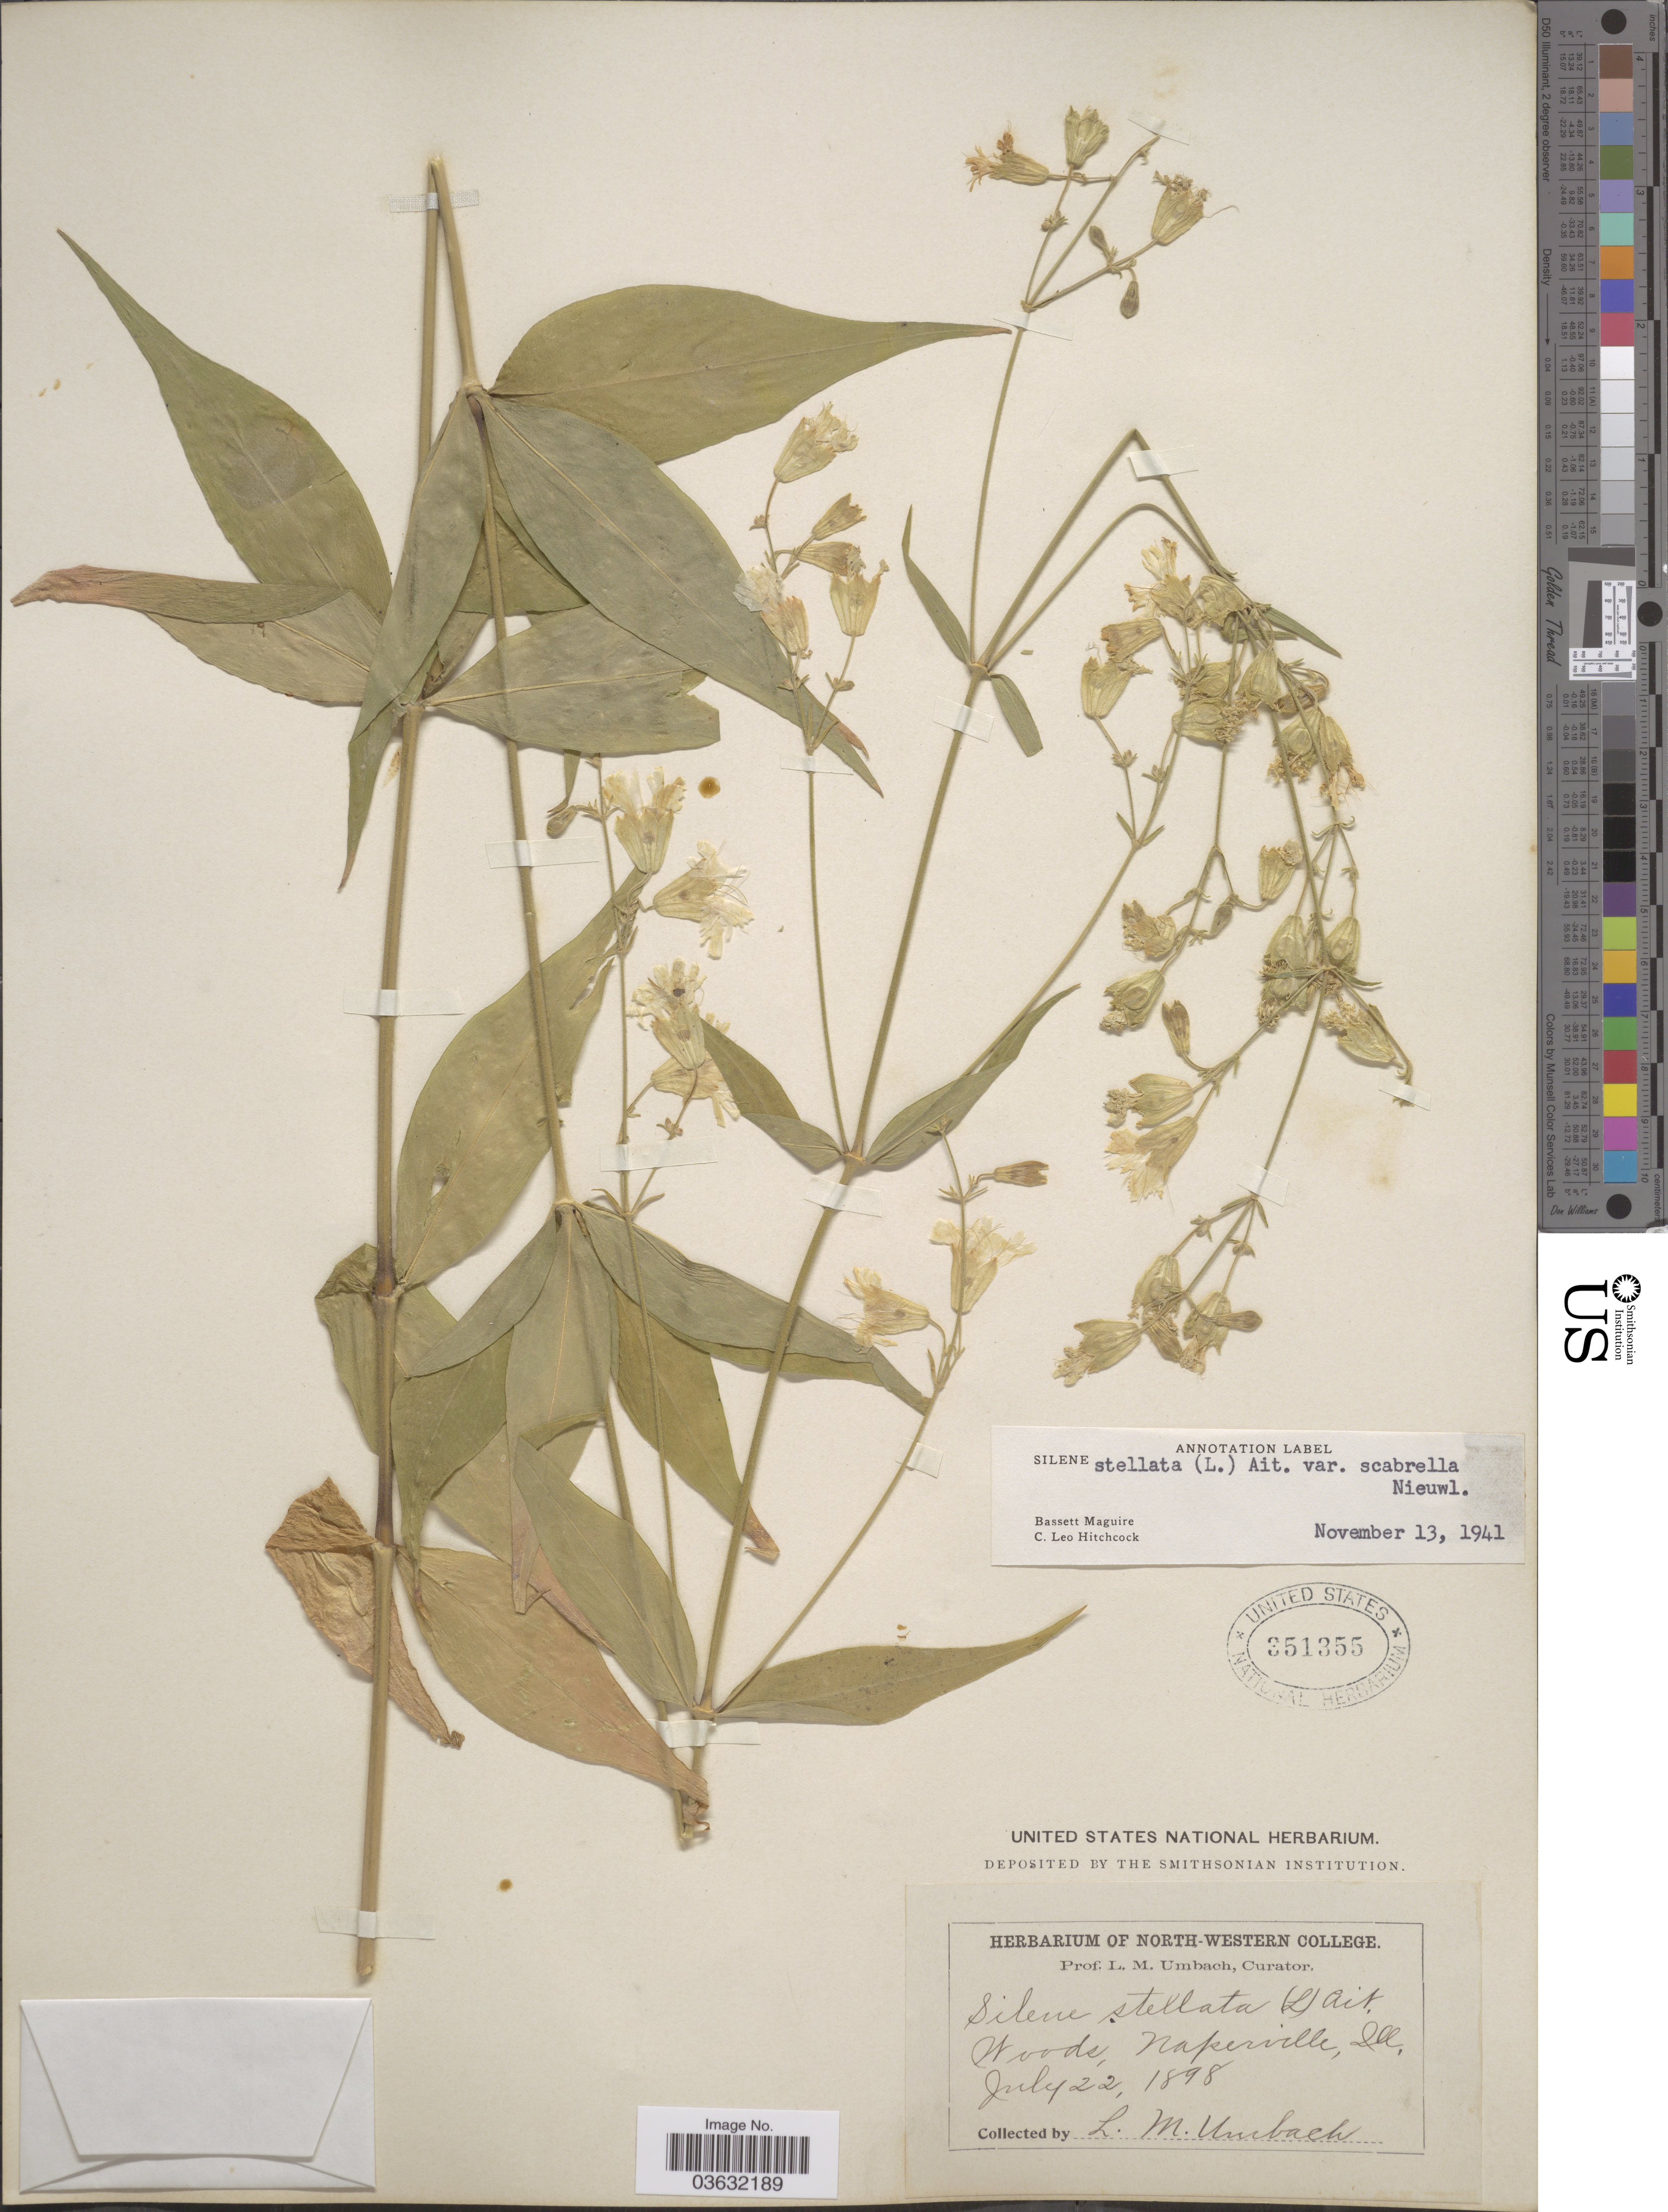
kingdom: Plantae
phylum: Tracheophyta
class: Magnoliopsida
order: Caryophyllales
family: Caryophyllaceae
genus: Silene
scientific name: Silene stellata var. scabrella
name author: (Nieuwl.) E.J. Palmer & Steyerm.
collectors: L. M. Umbach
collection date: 1898-07-22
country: United States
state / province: Illinois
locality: Naperville.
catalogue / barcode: US 351355